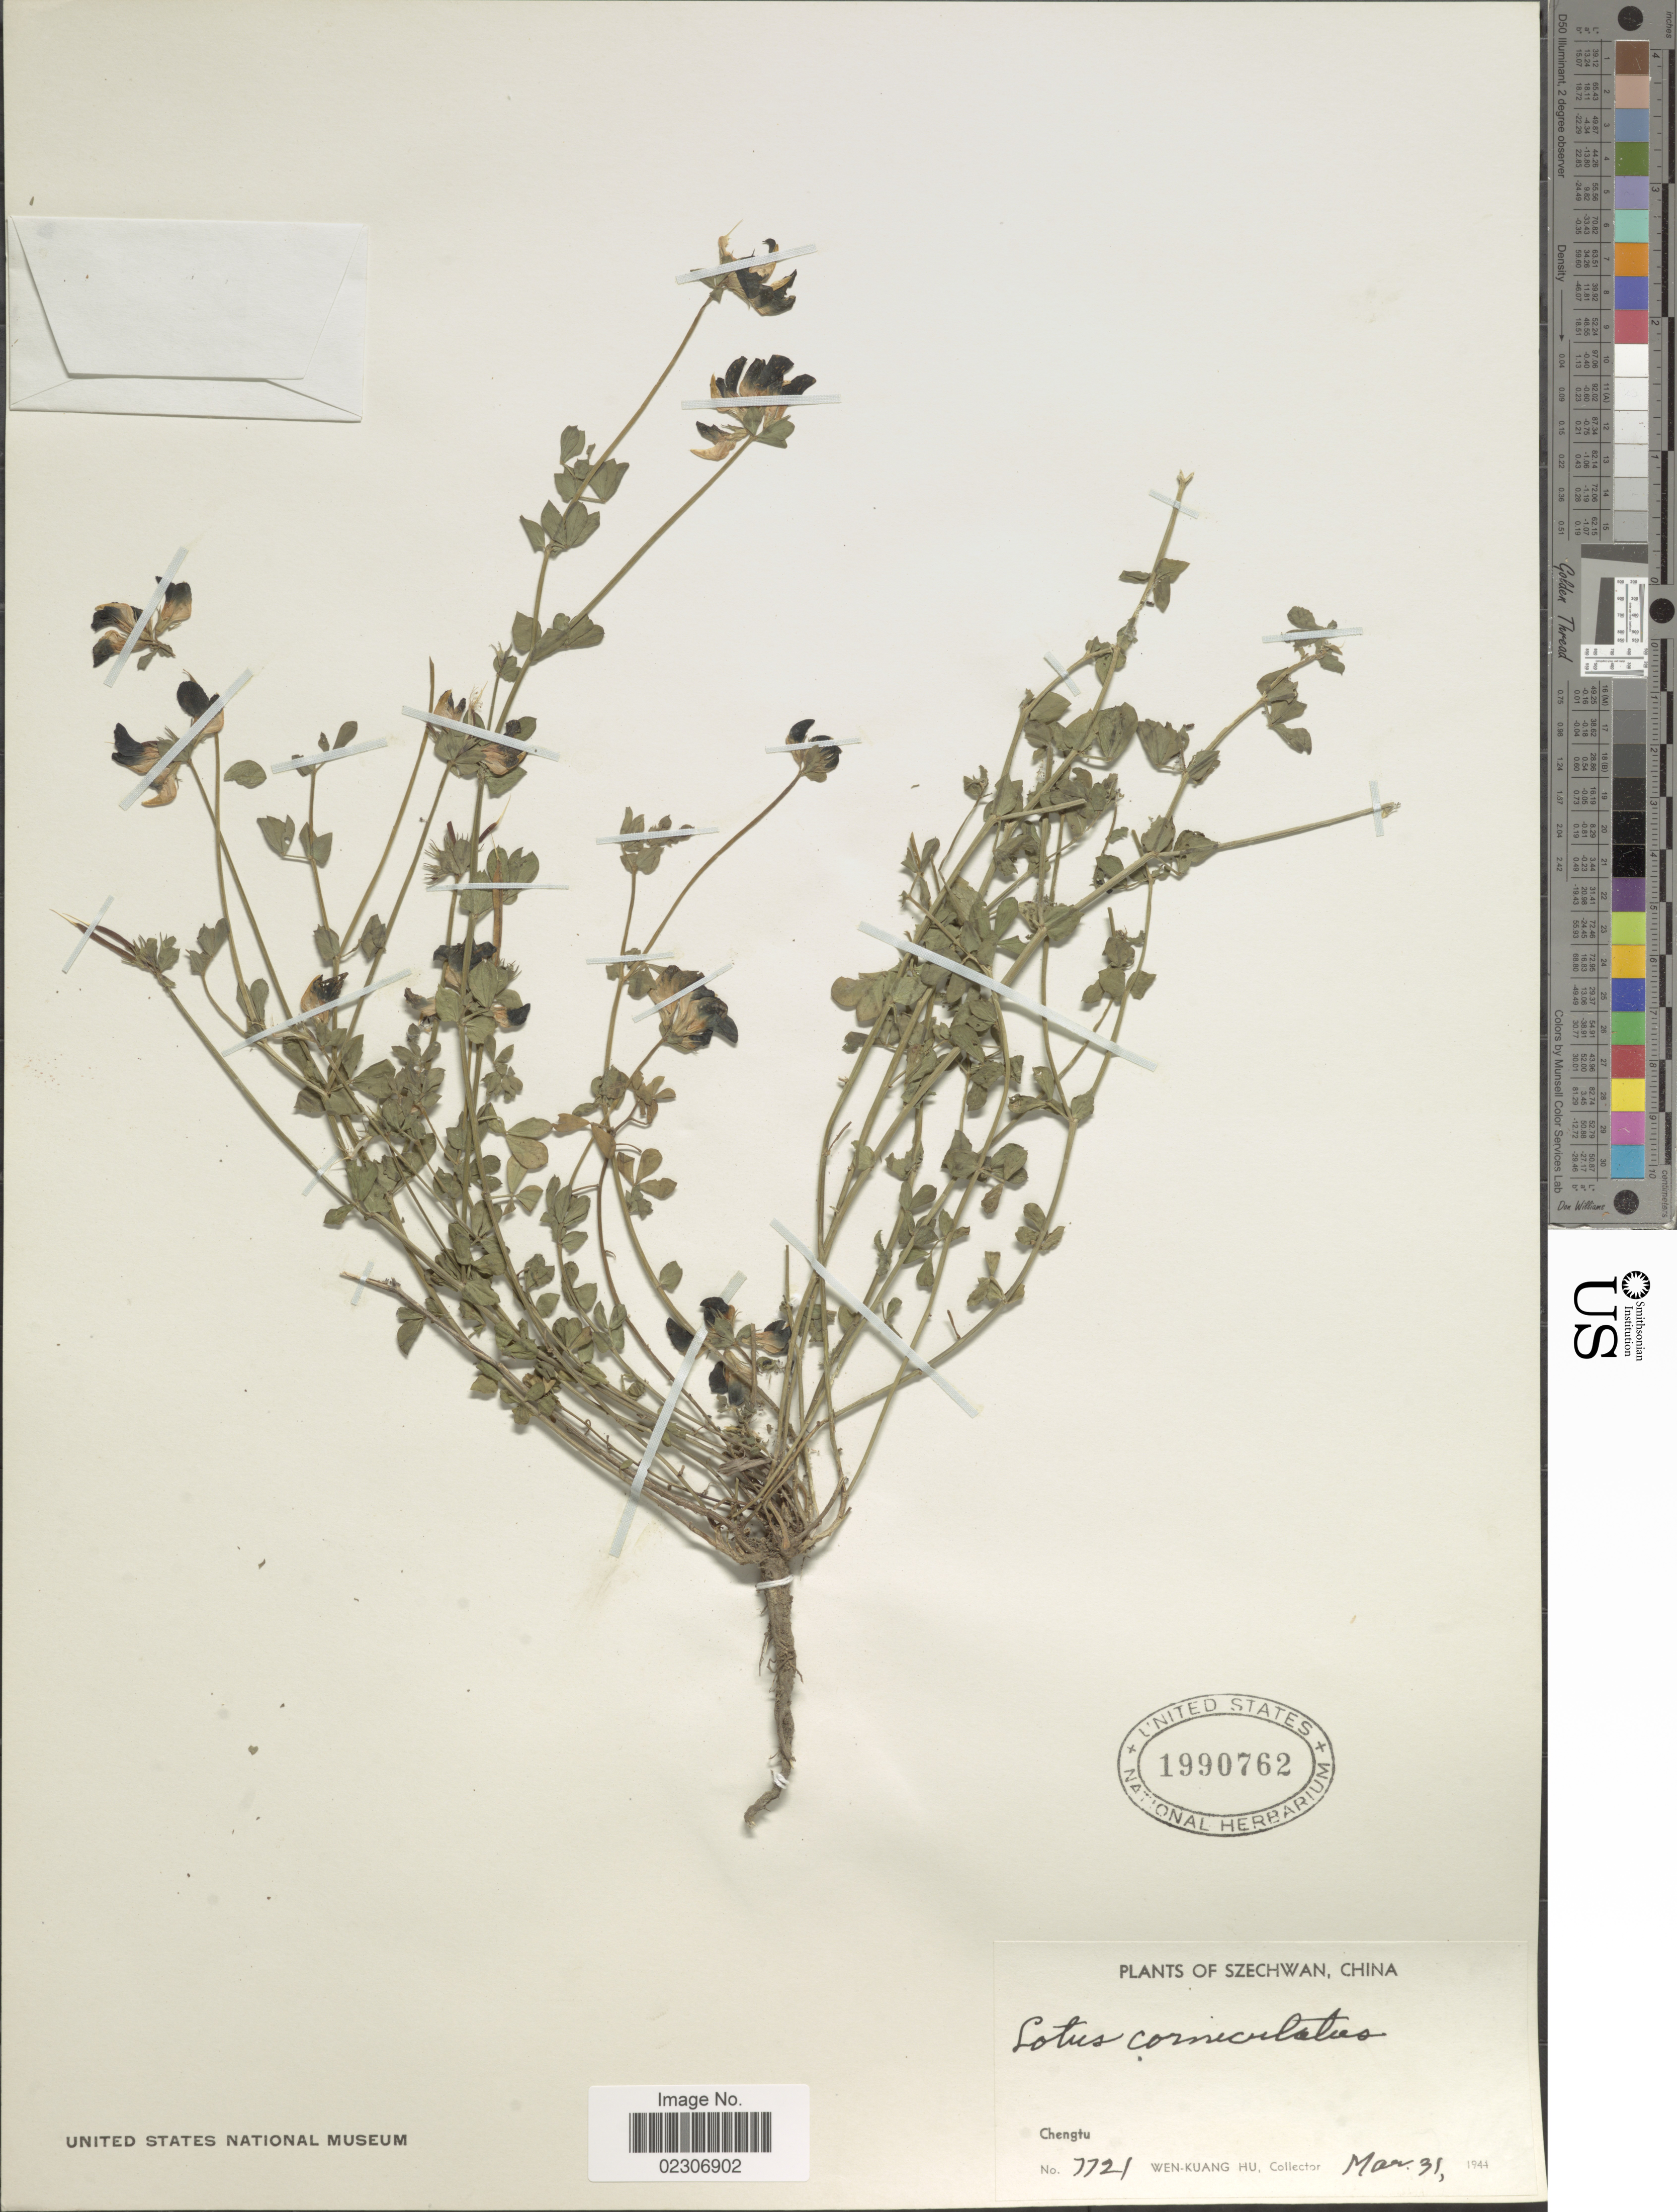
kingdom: Plantae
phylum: Tracheophyta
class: Magnoliopsida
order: Fabales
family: Fabaceae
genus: Lotus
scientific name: Lotus corniculatus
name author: L.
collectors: W. K. Hu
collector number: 7721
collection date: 1944-03-31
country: China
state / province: Sichuan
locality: Szechwan, China, Chengtu.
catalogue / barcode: US 1990762